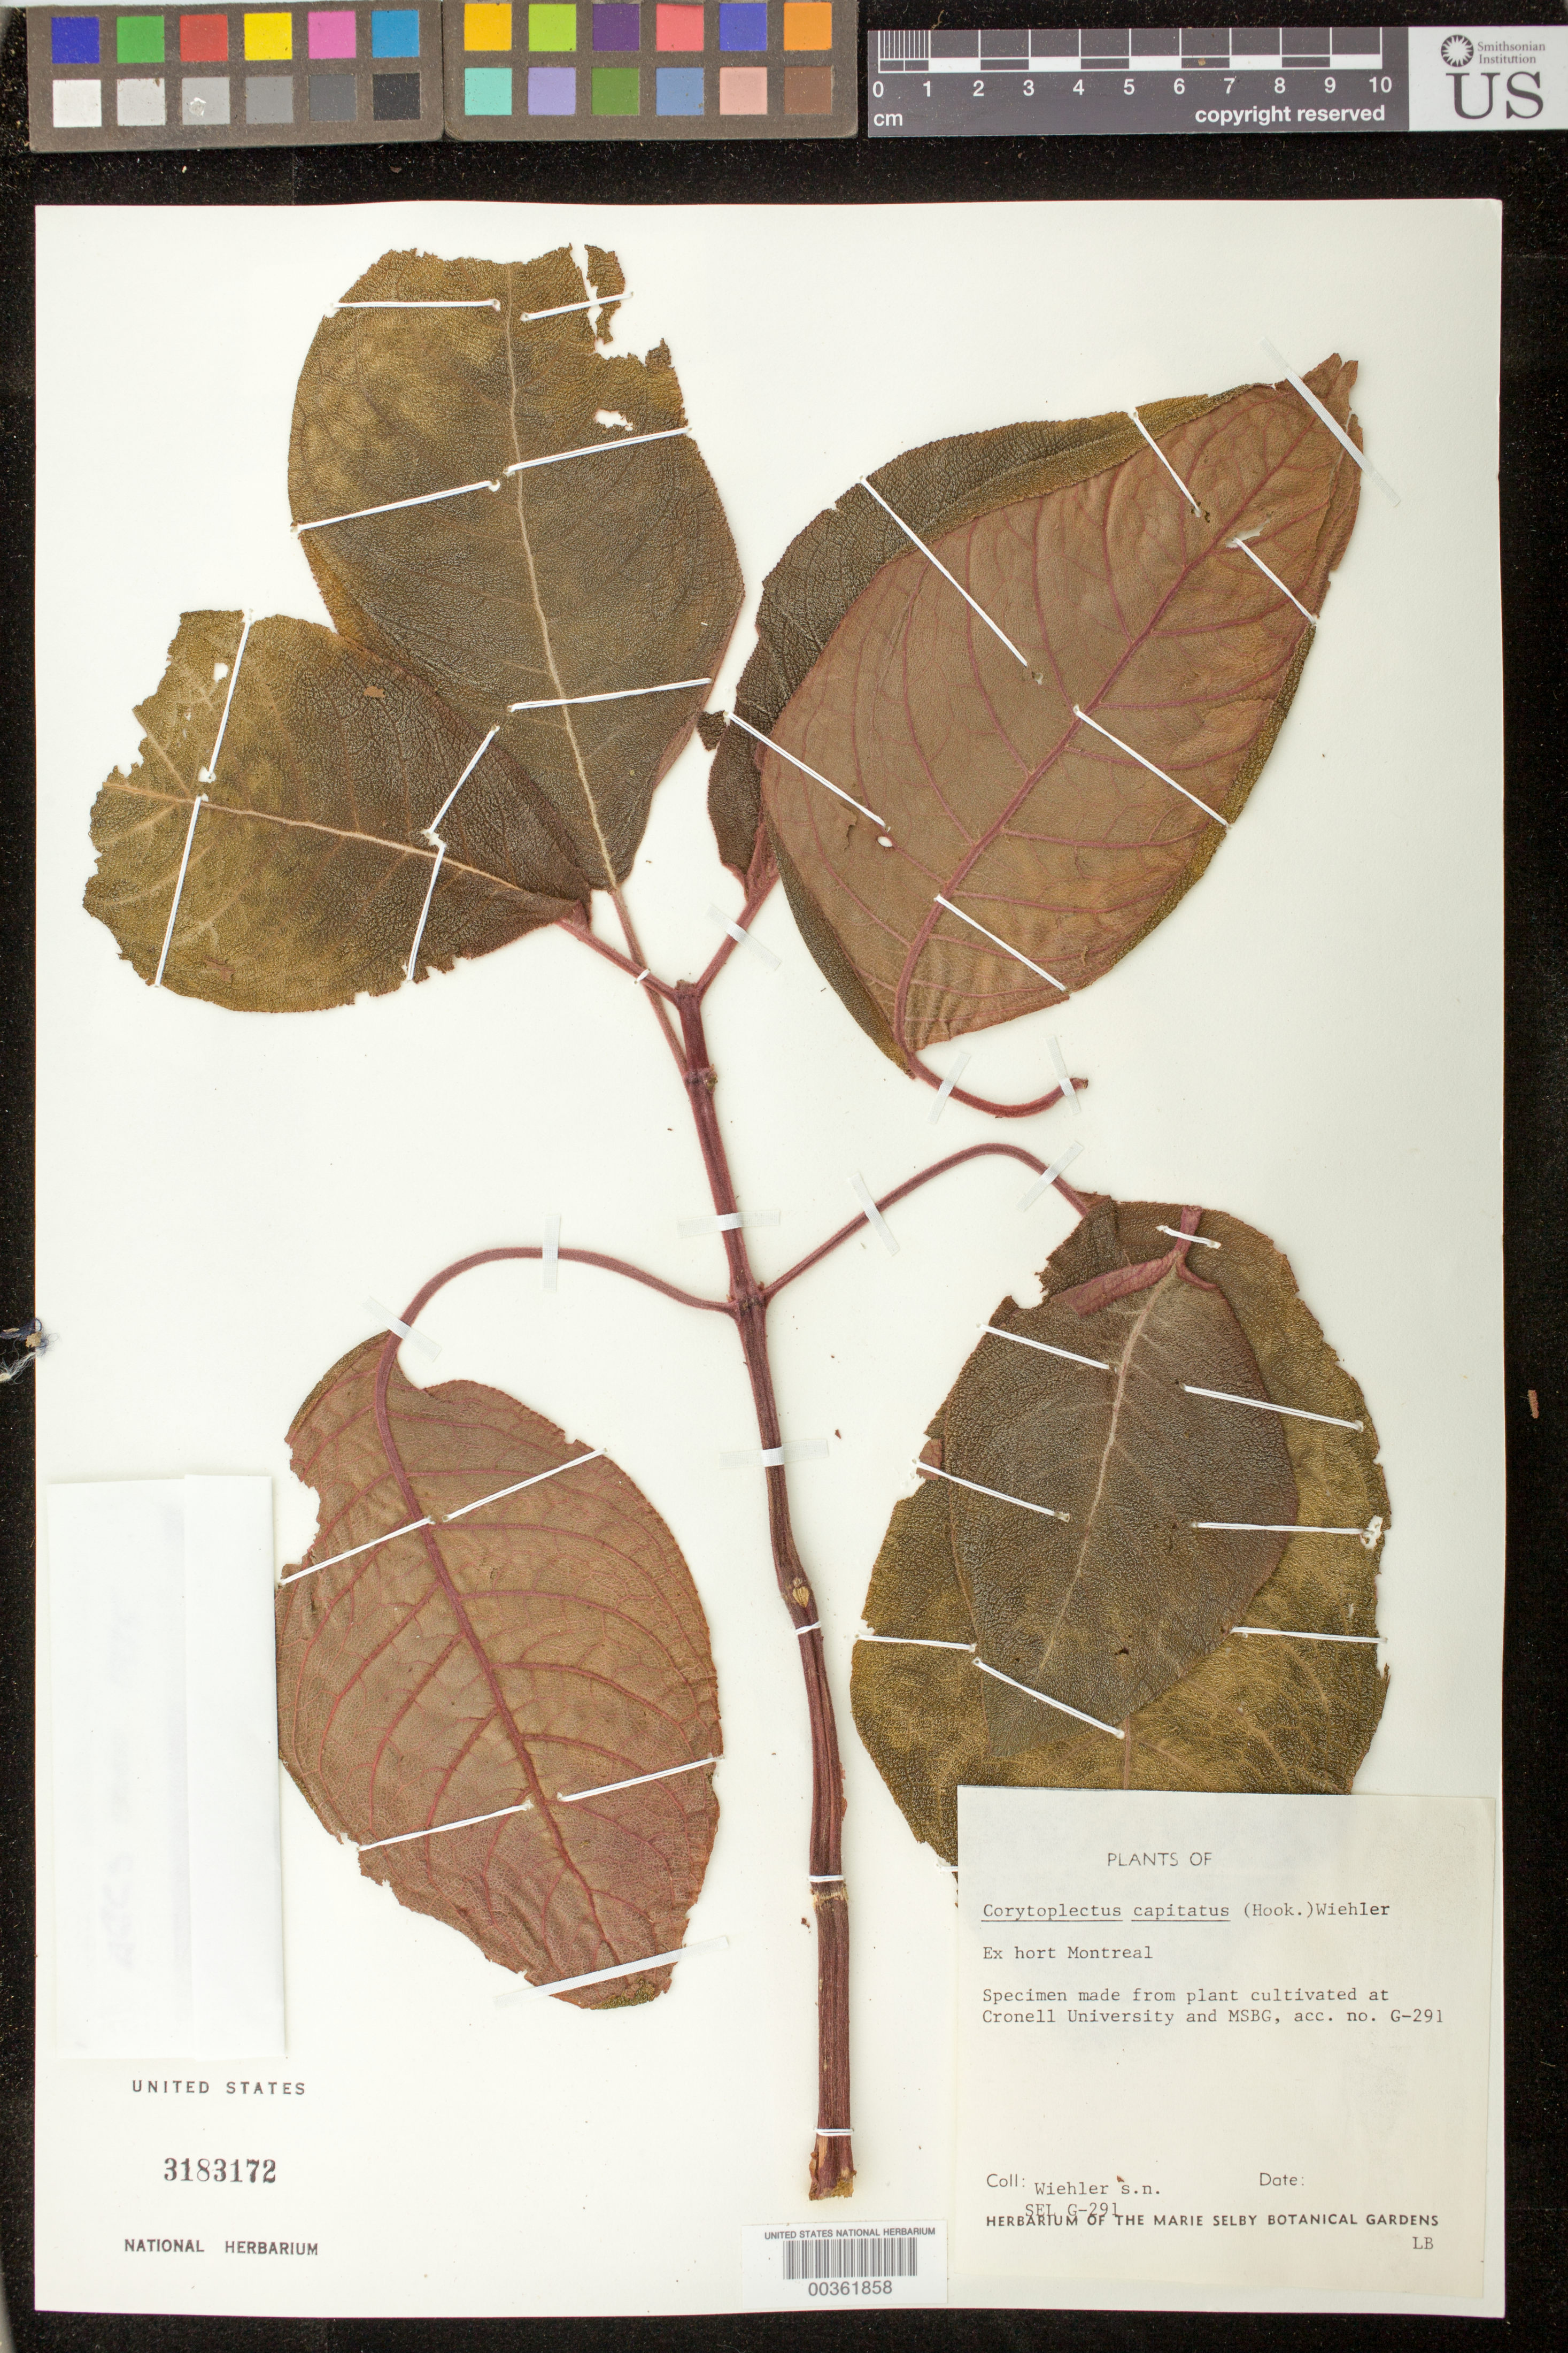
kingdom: Plantae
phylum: Tracheophyta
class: Magnoliopsida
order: Lamiales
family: Gesneriaceae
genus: Corytoplectus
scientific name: Corytoplectus capitatus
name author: (Hook.) Wiehler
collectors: H. J. Wiehler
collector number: s.n. [G-291]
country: United States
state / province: Florida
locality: Marie Selby Botanical Gardens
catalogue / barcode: US 3183172